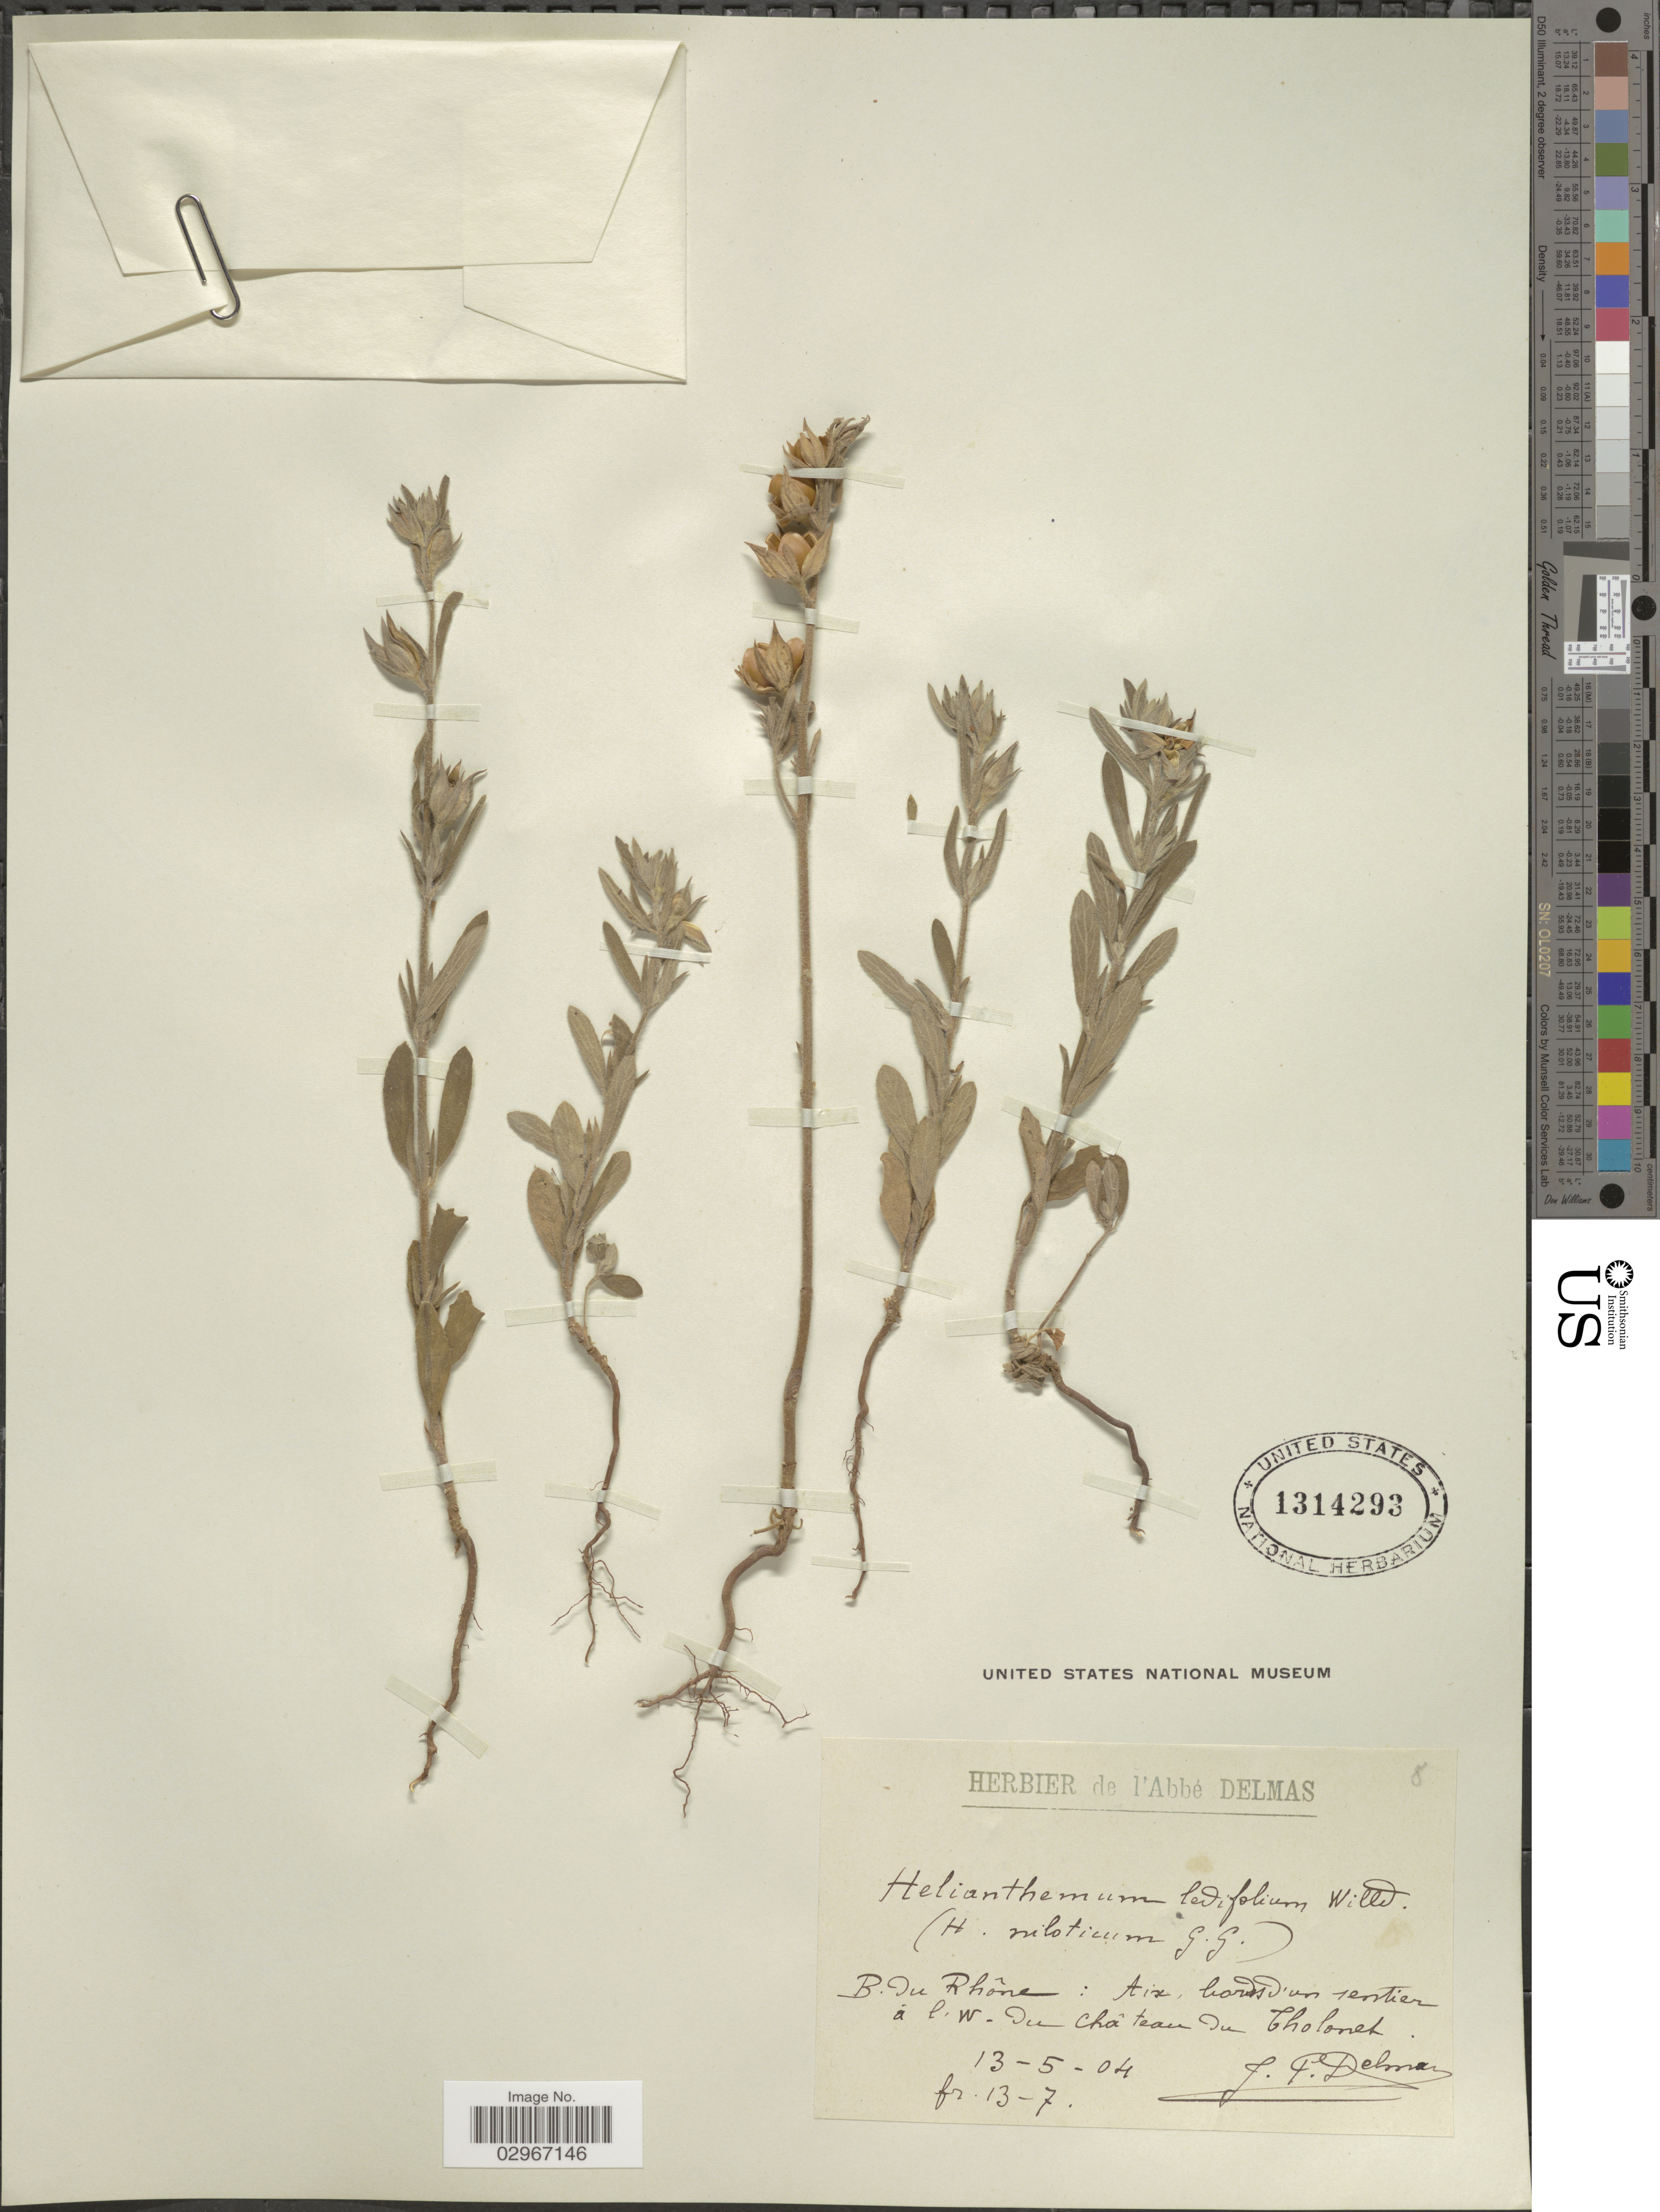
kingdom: Plantae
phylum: Tracheophyta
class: Magnoliopsida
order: Malvales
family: Cistaceae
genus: Helianthemum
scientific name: Helianthemum ledifolium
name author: (L.) Mill.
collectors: J. Delmas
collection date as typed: Transcribed d/m/y: 13/5/4 to 13/7/4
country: France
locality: B. du Rhône : Aix, bords d'un sentier á l.w. du Château du Cholonet.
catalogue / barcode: US 1314293